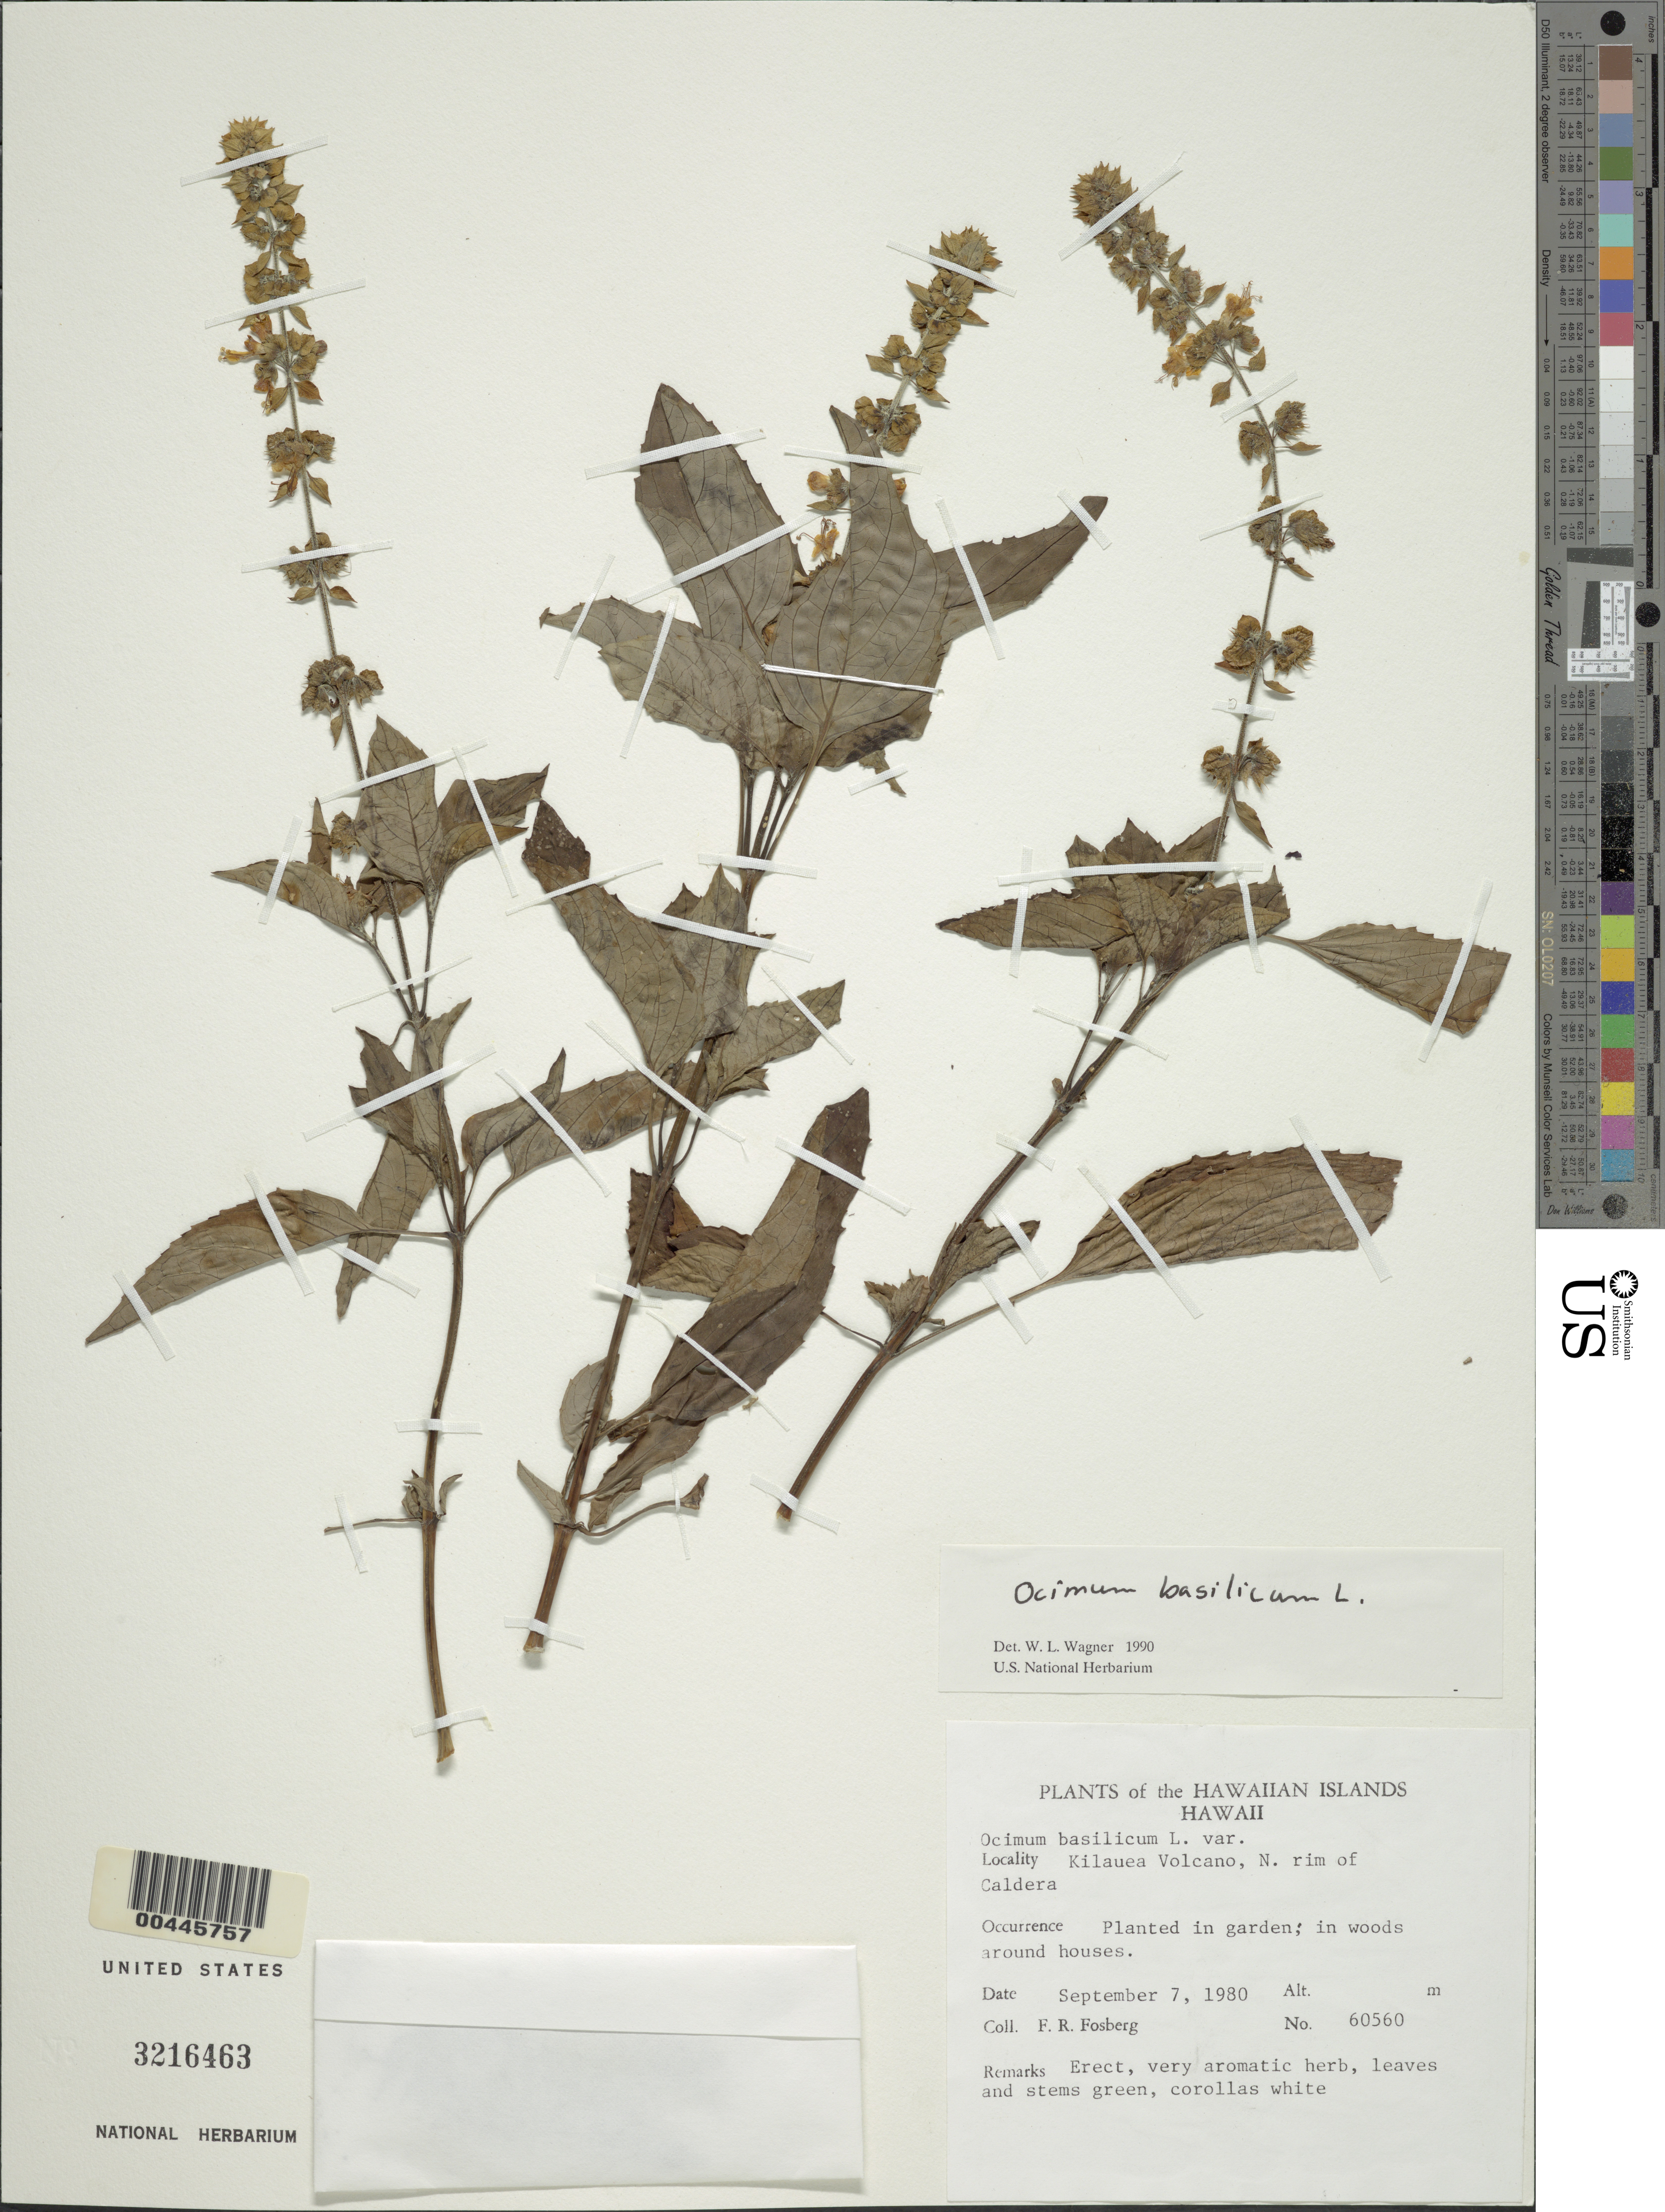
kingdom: Plantae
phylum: Tracheophyta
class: Magnoliopsida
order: Lamiales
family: Lamiaceae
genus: Ocimum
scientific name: Ocimum basilicum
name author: L.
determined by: Wagner, W. L., (BOT), Smithsonian Institution - National Museum of Natural History (UNITED STATES)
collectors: F. R. Fosberg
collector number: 60560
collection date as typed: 7 Sep 1980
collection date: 1980-09-07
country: United States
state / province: Hawaii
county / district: Hawaii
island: Hawaii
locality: Kilauea Volcano, N rim of Caldera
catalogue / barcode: US 3216463